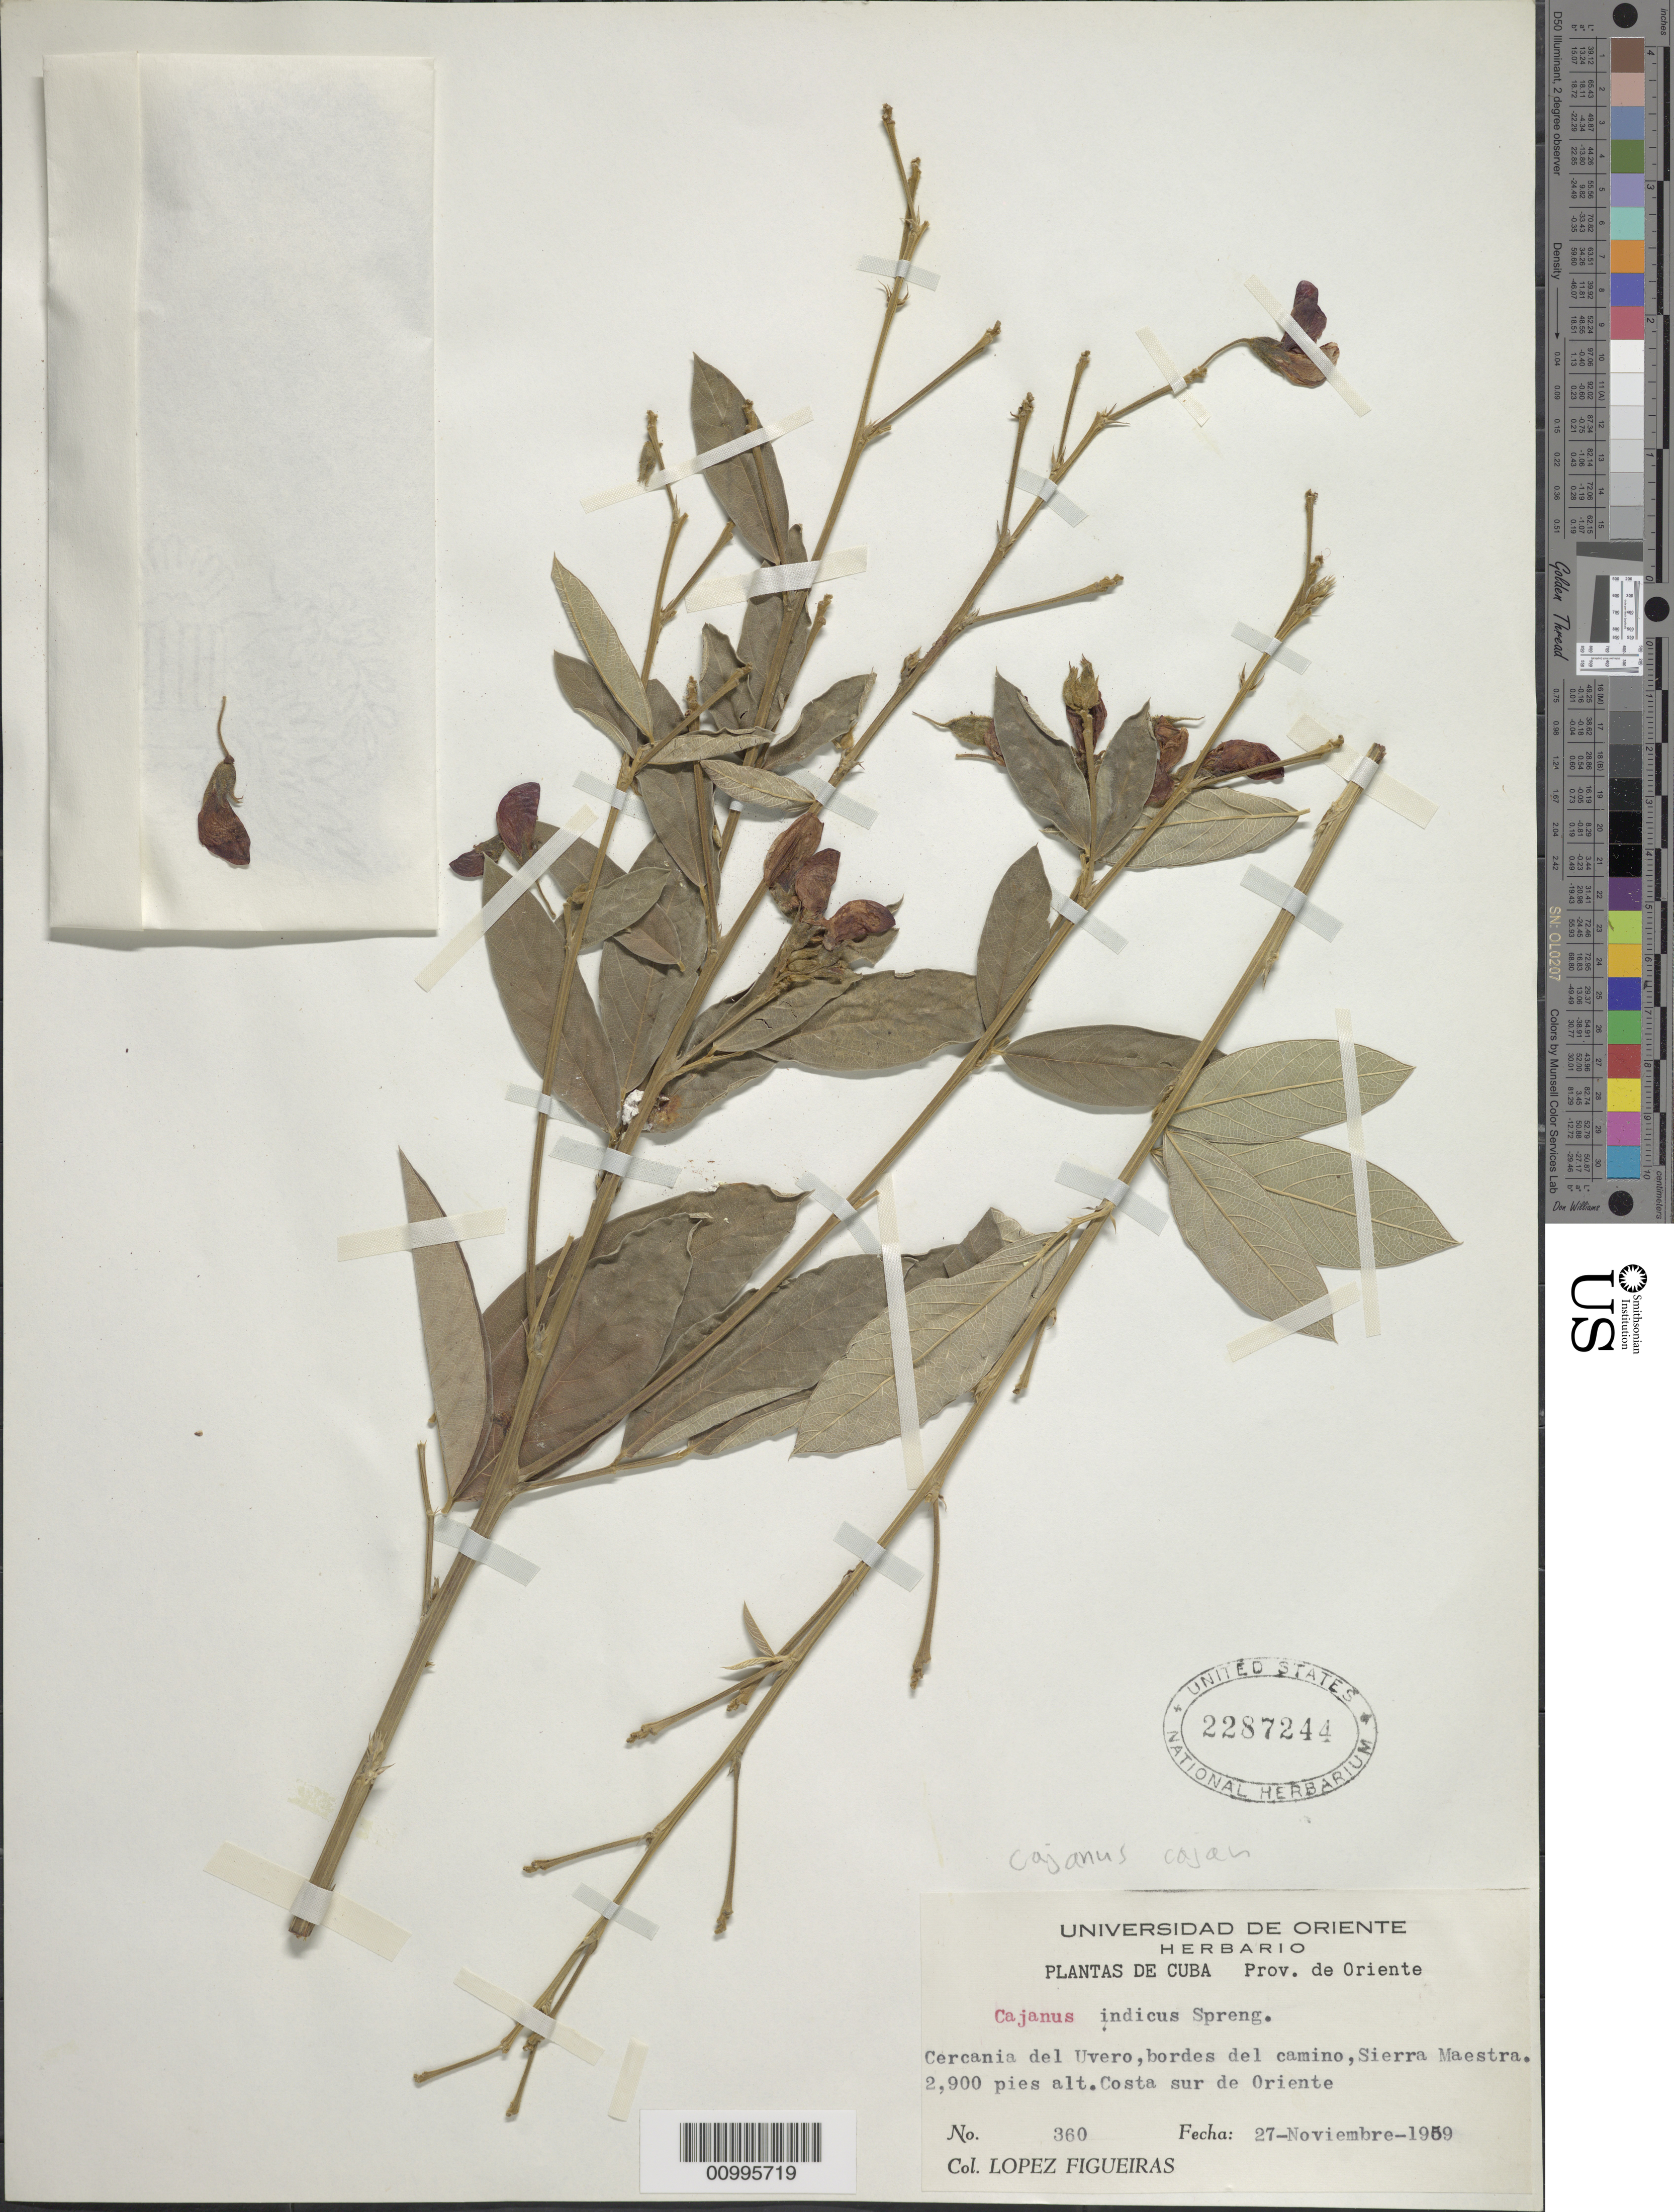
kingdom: Plantae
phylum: Tracheophyta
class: Magnoliopsida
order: Fabales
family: Fabaceae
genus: Cajanus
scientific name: Cajanus cajan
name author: (L.) Huth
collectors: M. López Figueiras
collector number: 360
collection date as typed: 27 Nov 1959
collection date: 1959-11-27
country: Cuba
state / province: Oriente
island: Cuba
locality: Sierra Maestra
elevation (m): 884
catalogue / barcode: US 2287244